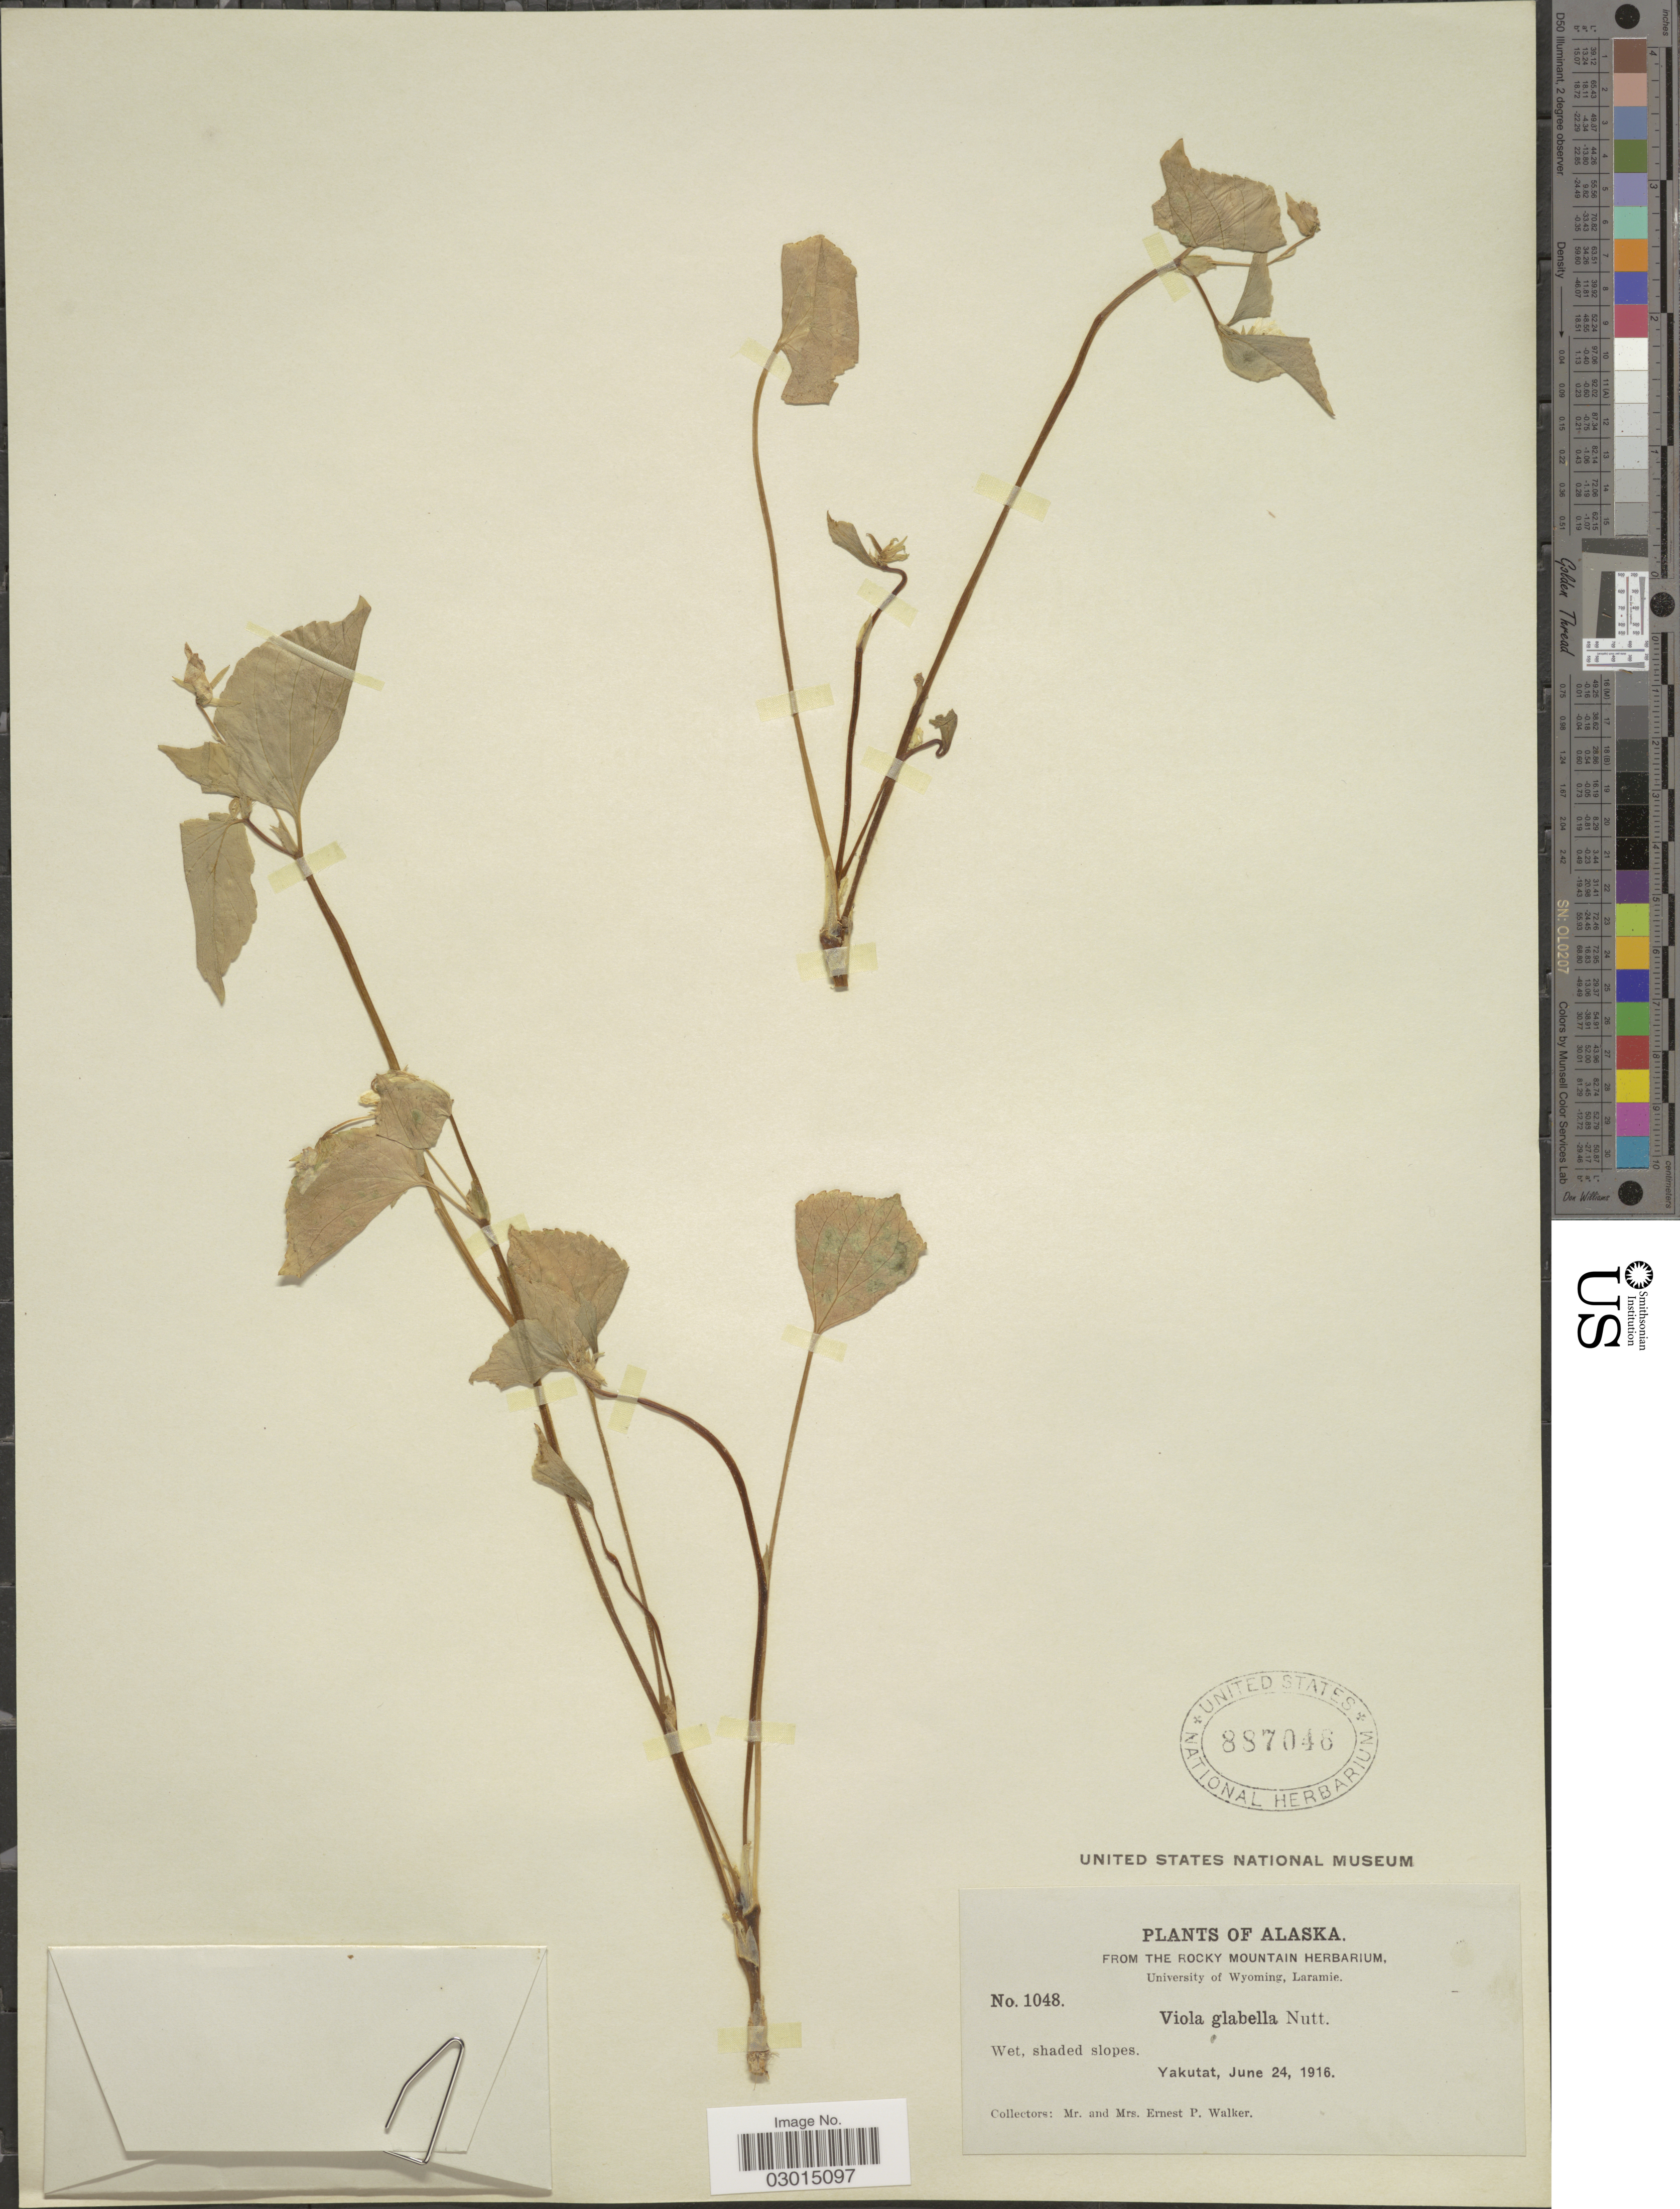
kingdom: Plantae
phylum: Tracheophyta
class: Magnoliopsida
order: Malpighiales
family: Violaceae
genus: Viola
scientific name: Viola glabella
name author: Nutt.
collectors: E. P. Walker & E. Walker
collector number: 1048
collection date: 1916-06-24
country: United States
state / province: Alaska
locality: Wet, shaded slopes. Yakutat.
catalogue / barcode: US 887046